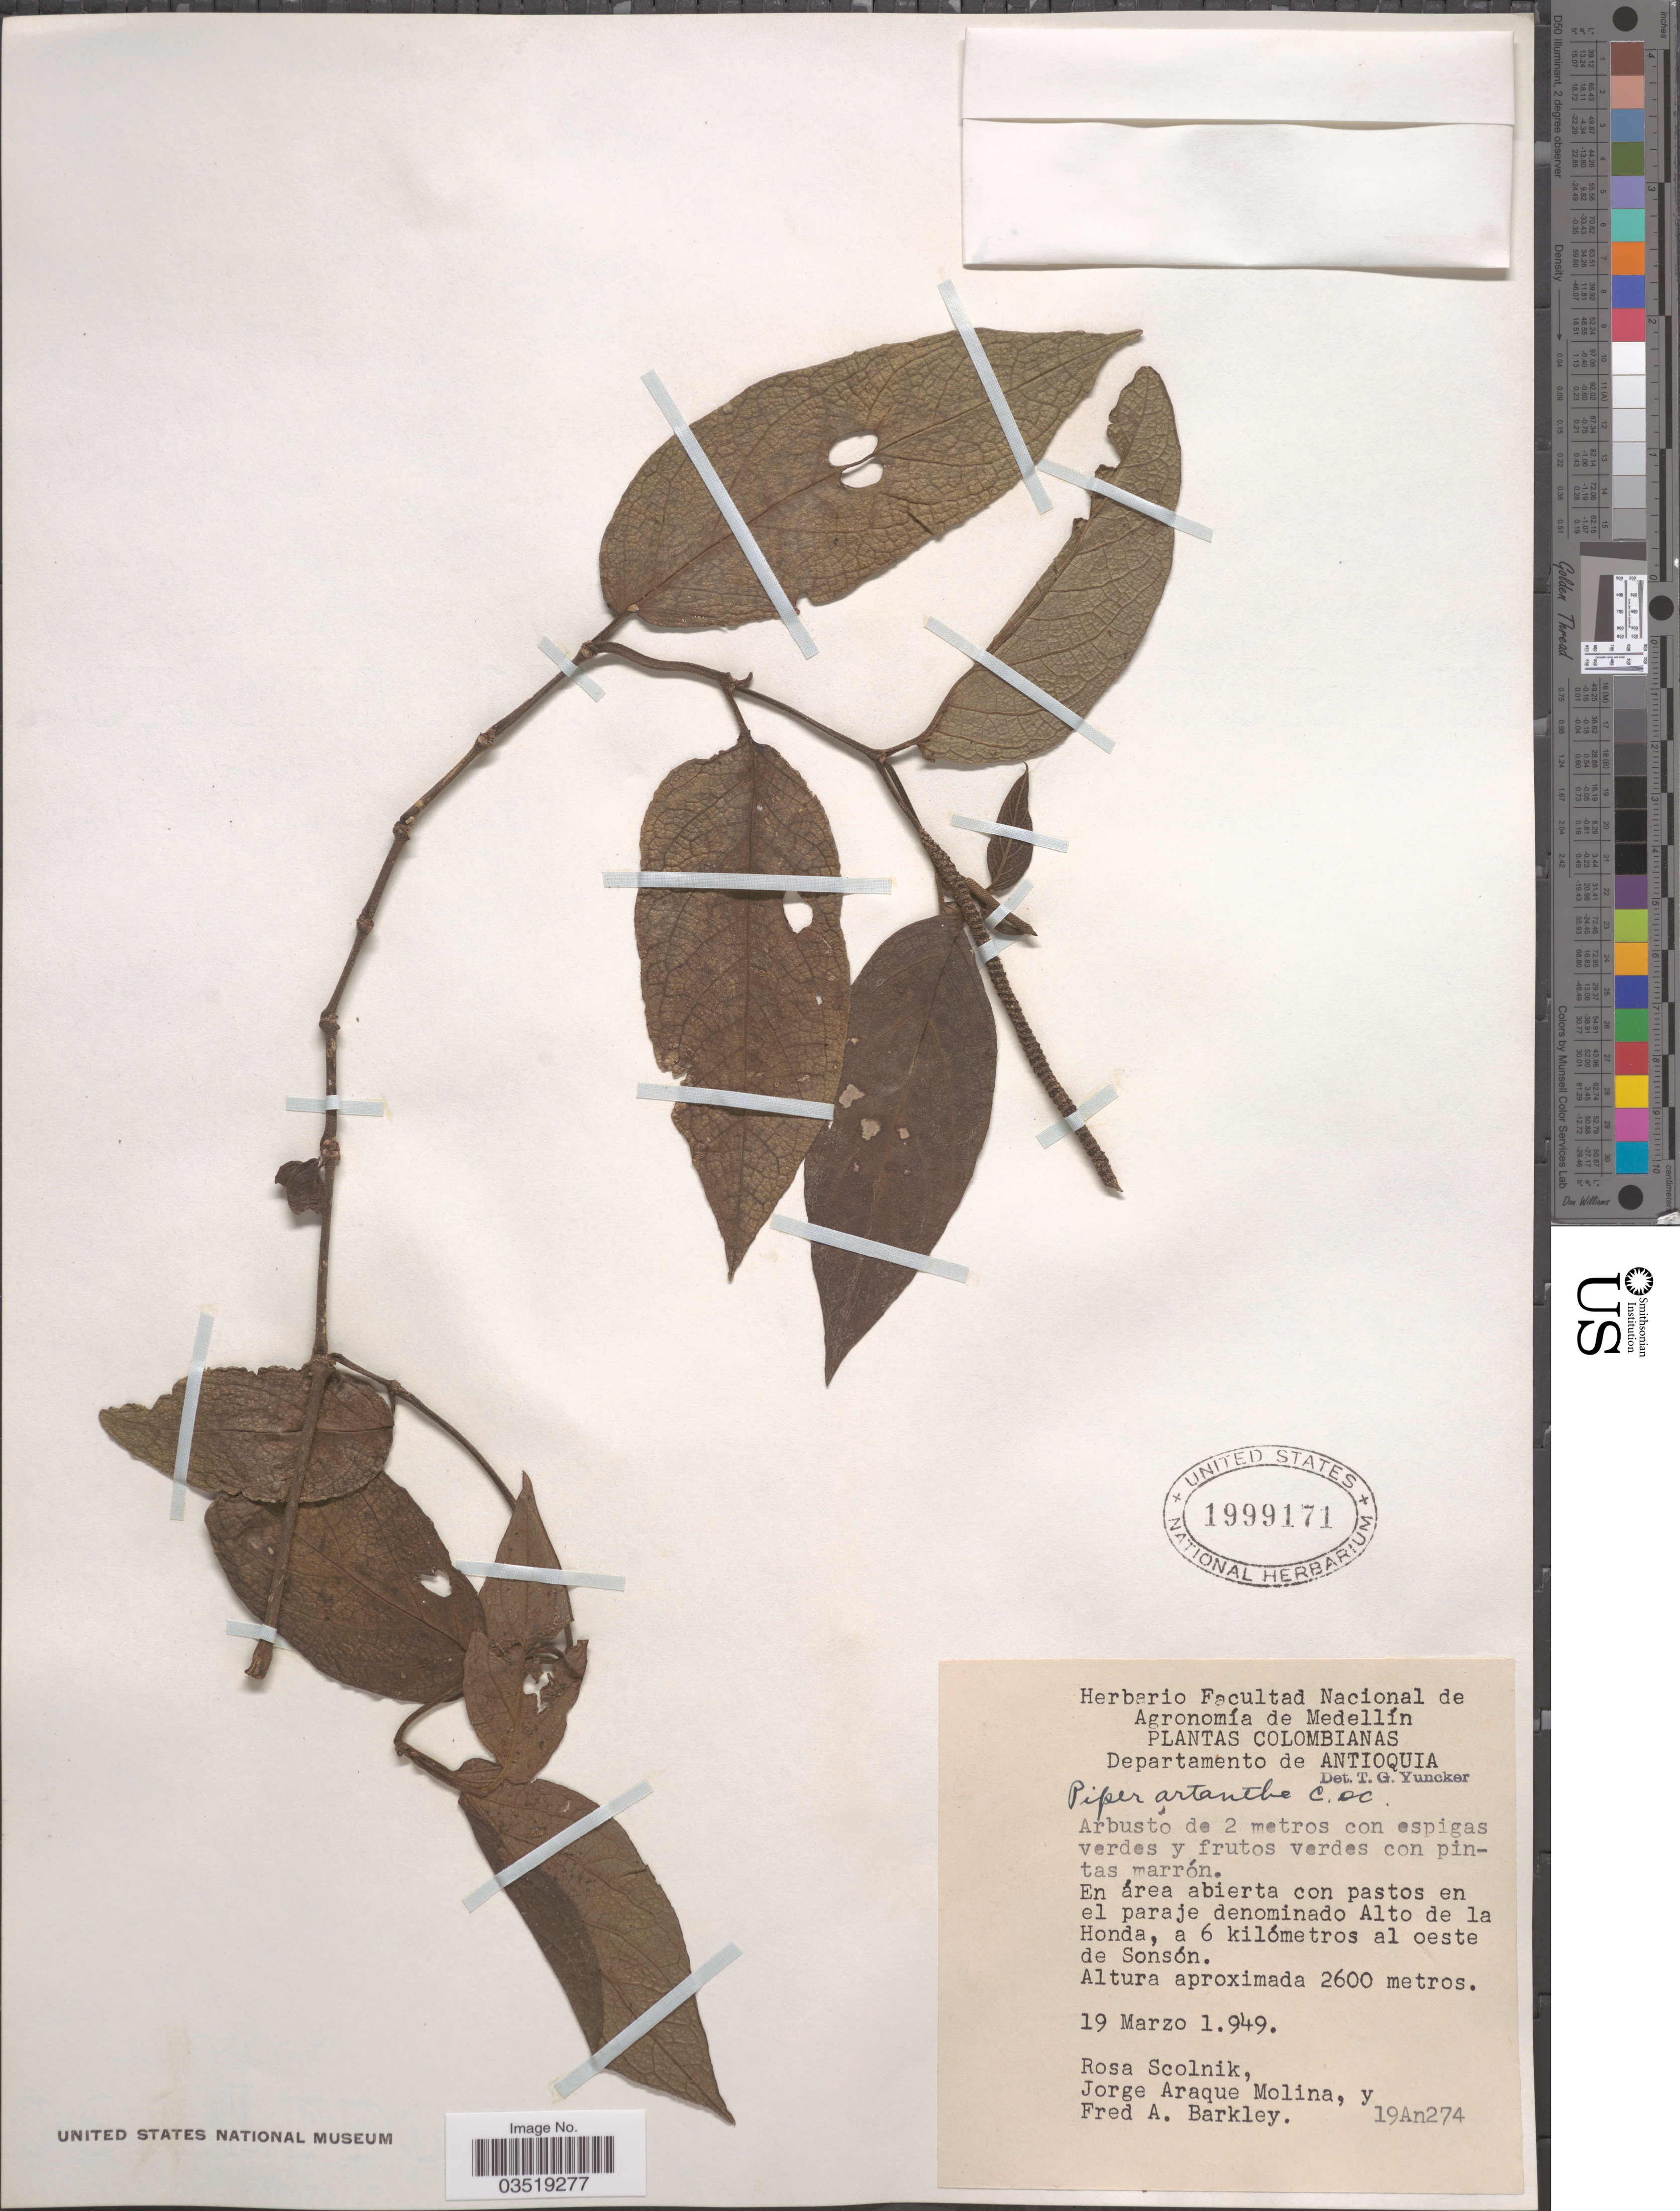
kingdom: Plantae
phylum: Tracheophyta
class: Magnoliopsida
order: Piperales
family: Piperaceae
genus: Piper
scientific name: Piper artanthe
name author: C. DC.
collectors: R. Scolnik, J. Araque Molina & F. A. Barkley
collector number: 19An274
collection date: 1949-03-19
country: Colombia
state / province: Antioquia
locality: Departamento de Antioquia. En área abierta con pastos en el paraje denominado Alto de la Honda, a 6 kilómetros al oeste de Sonsón.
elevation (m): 2600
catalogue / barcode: US 1999171